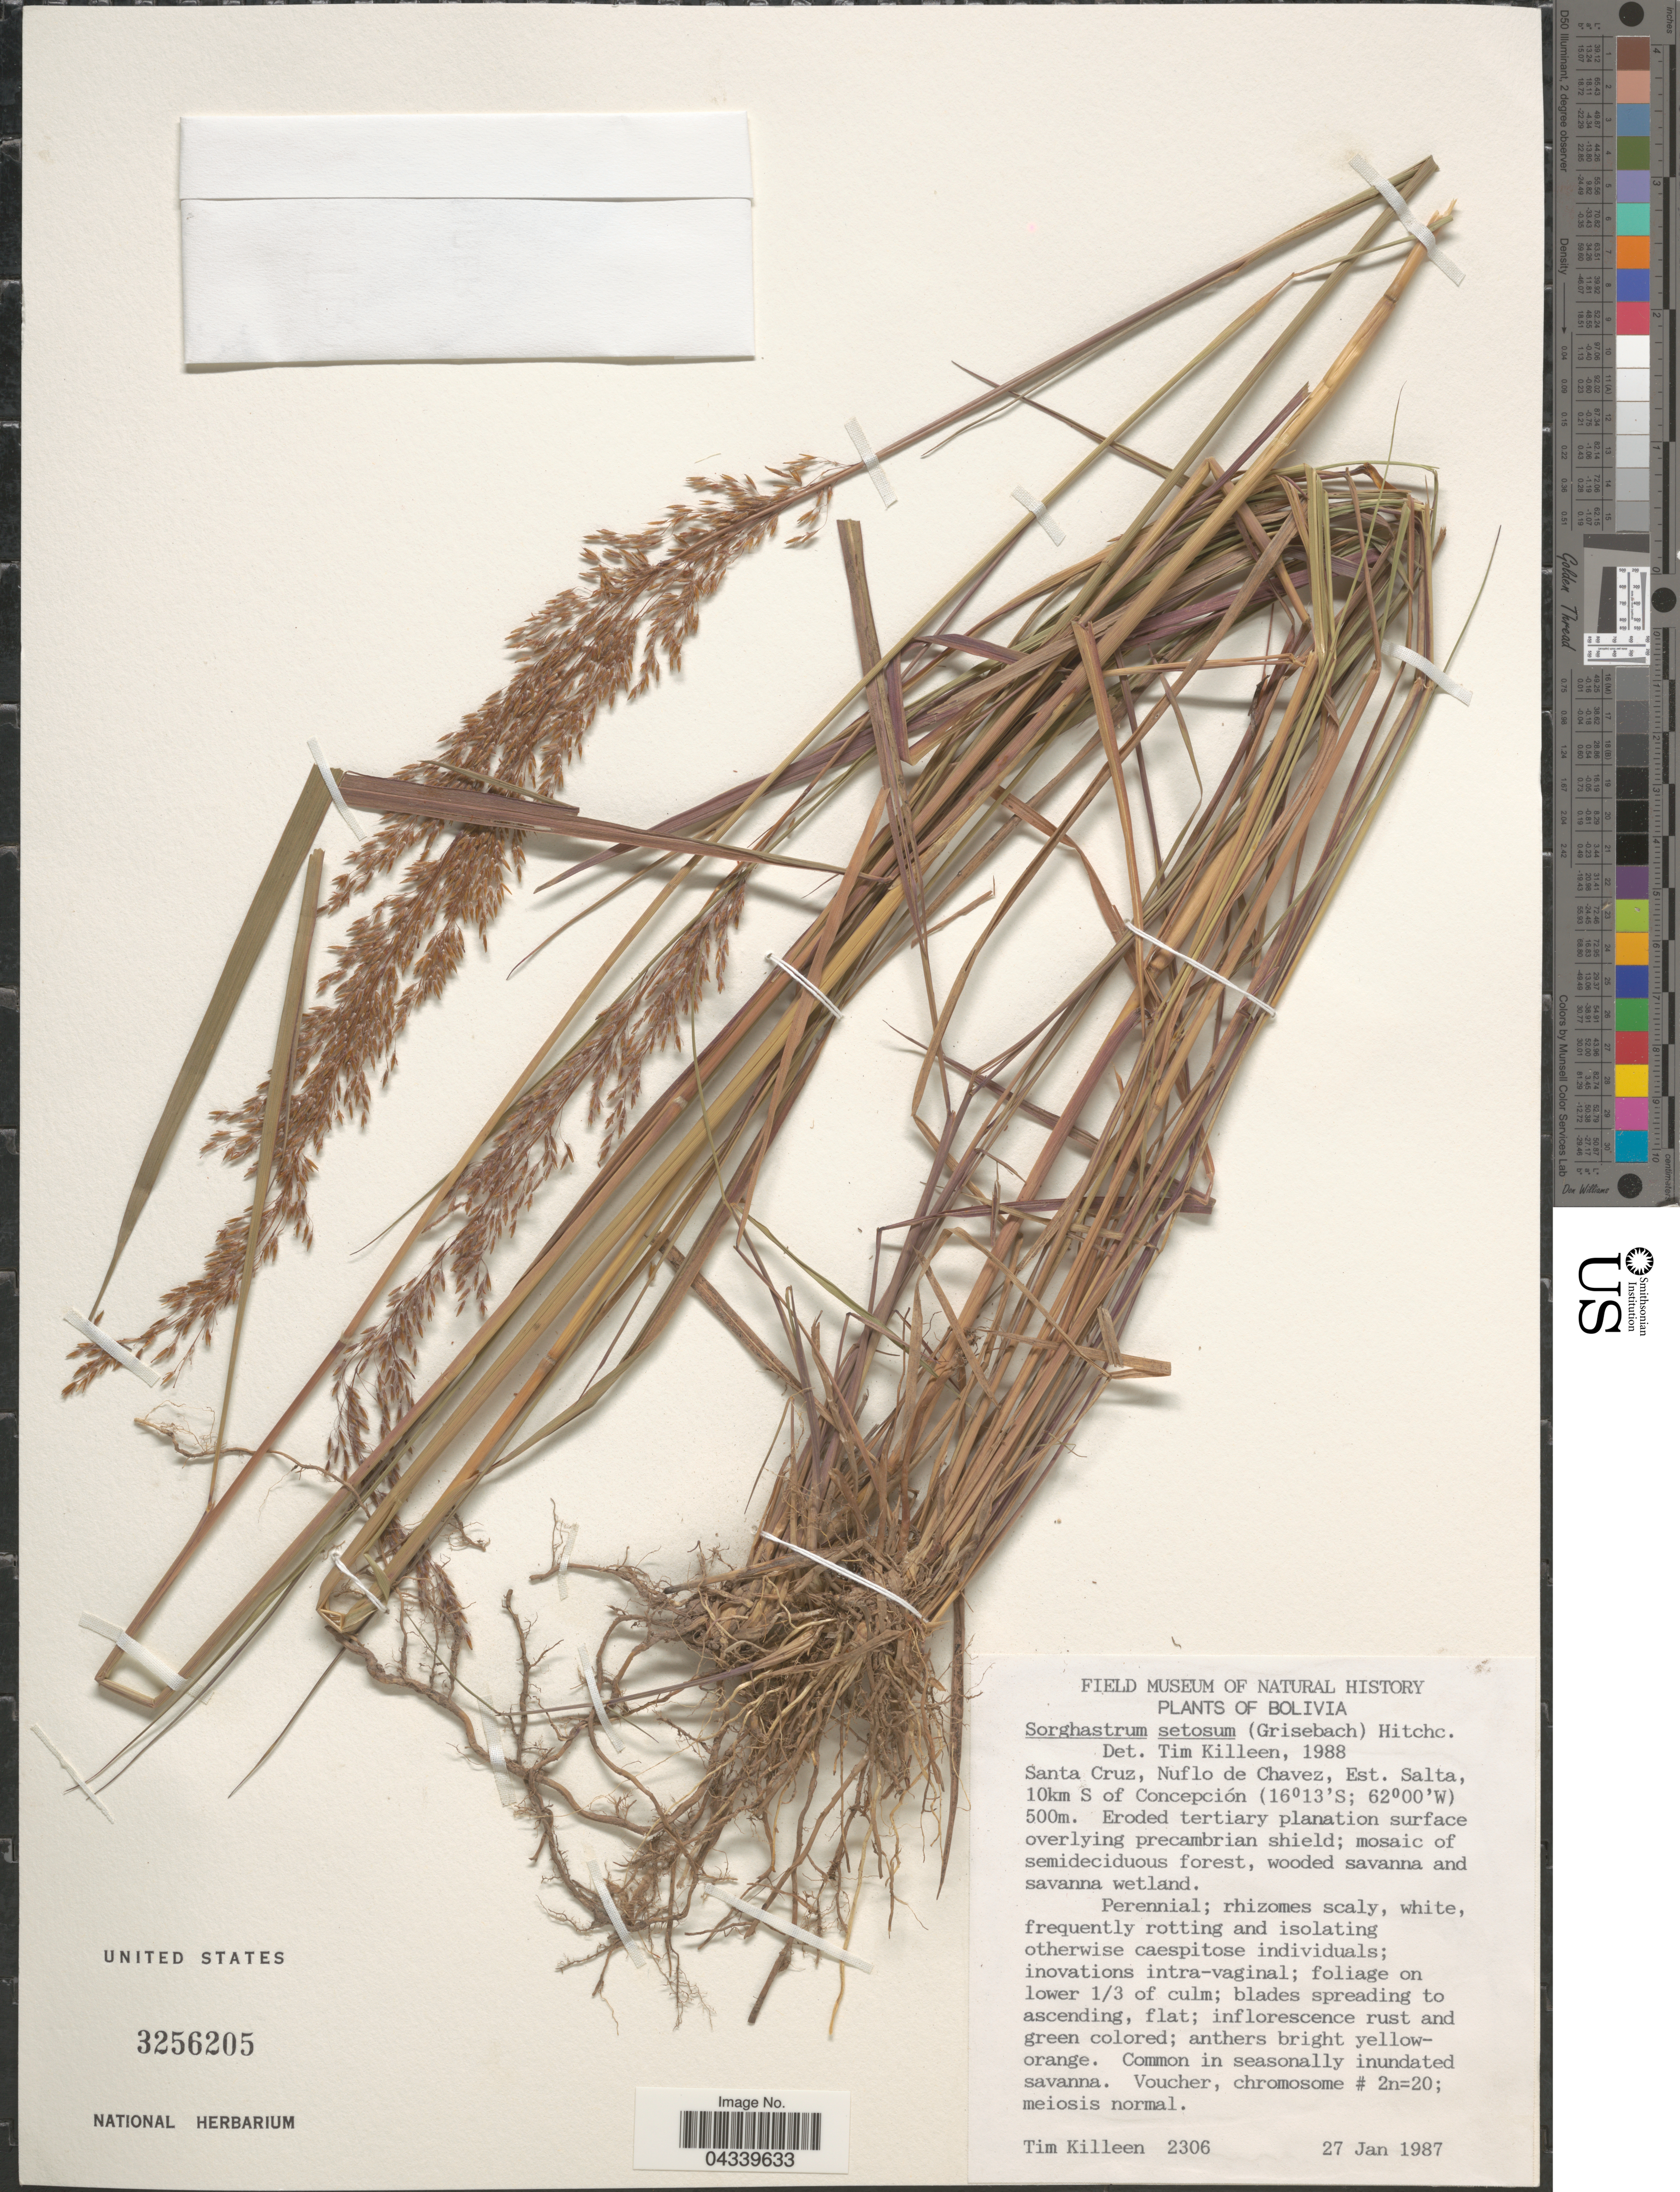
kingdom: Plantae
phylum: Tracheophyta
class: Liliopsida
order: Poales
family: Poaceae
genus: Sorghastrum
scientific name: Sorghastrum setosum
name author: (Griseb.) Hitchc.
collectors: T. J. Killeen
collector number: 2306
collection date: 1987-01-27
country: Bolivia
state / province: Santa Cruz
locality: Nuflo de Chavez, Est. Salta, 10km S of Concepción.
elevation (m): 500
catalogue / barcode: US 3256205